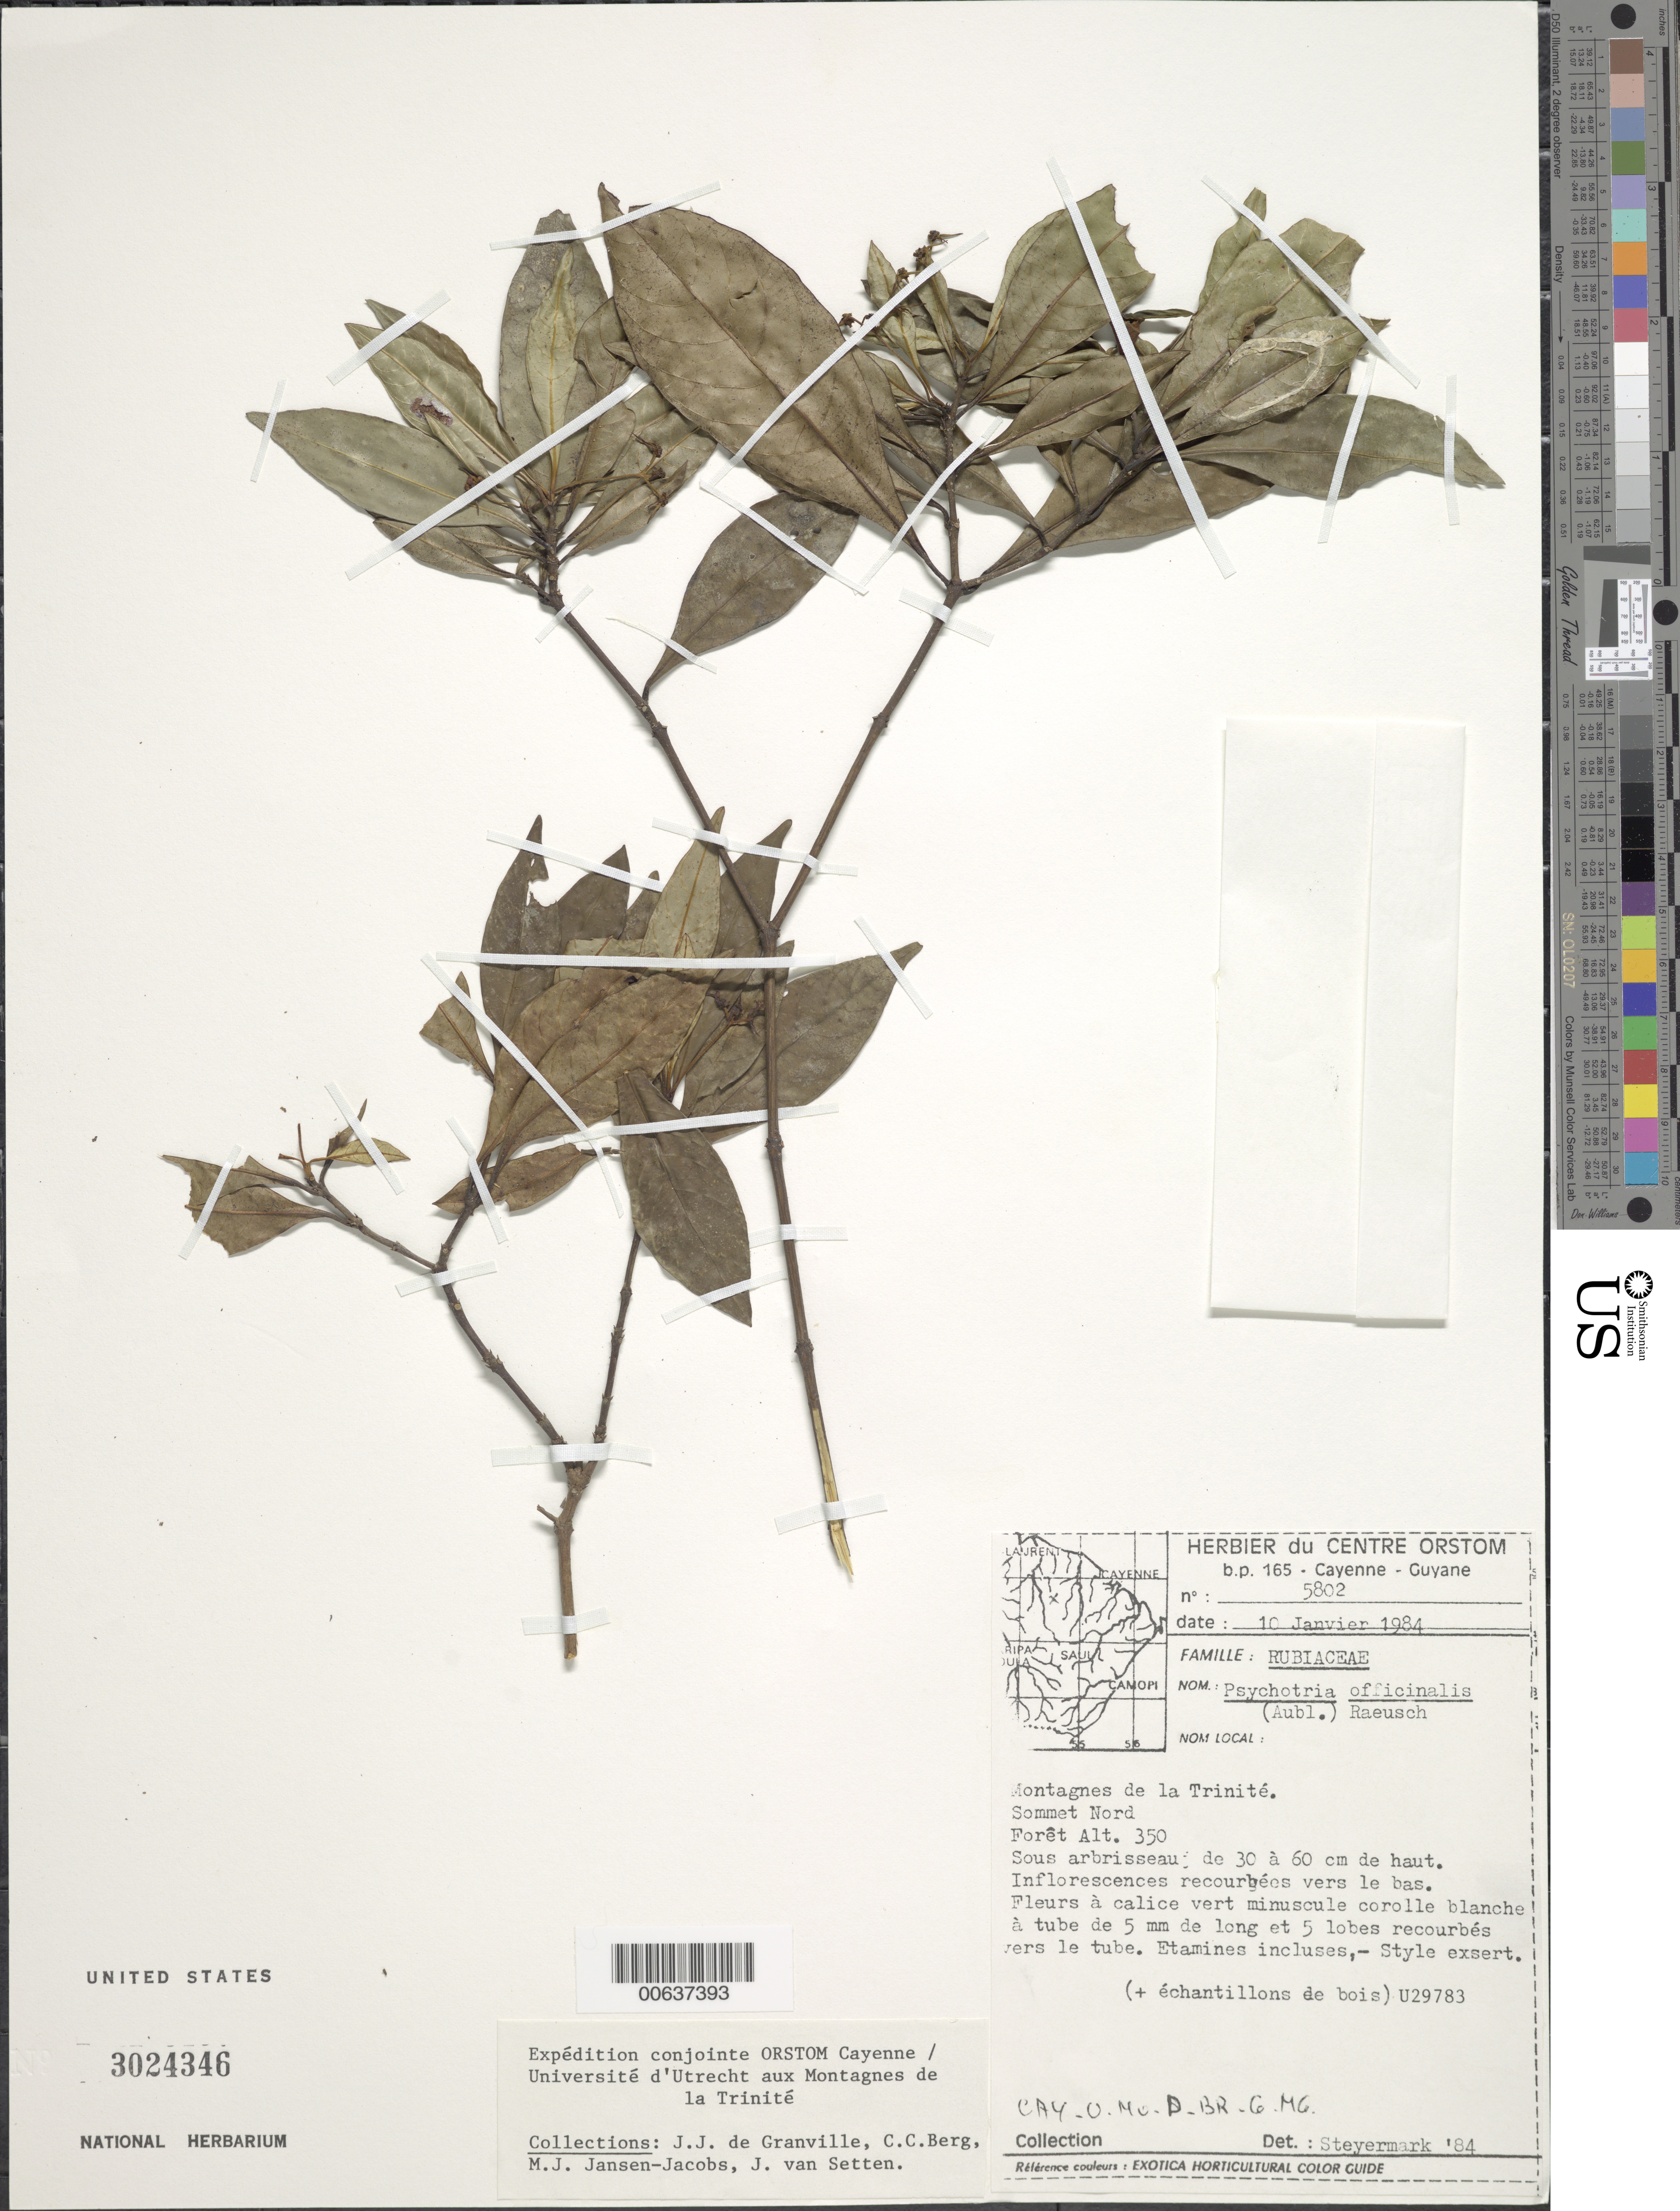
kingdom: Plantae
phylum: Tracheophyta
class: Magnoliopsida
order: Gentianales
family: Rubiaceae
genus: Palicourea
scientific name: Palicourea tenerior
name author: (Cham.) Delprete & J.H. Kirkbr.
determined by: Kirkbride, J. H., Jr.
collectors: J.-J. de Granville, C. C. Berg, M. J. Jansen-Jacobs & J. van Setten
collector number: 5802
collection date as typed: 10-Jan-84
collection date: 1984-01-10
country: French Guiana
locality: Montagnes de la Trinité, sommet Nord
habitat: Foret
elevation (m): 350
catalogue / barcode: US 3024346